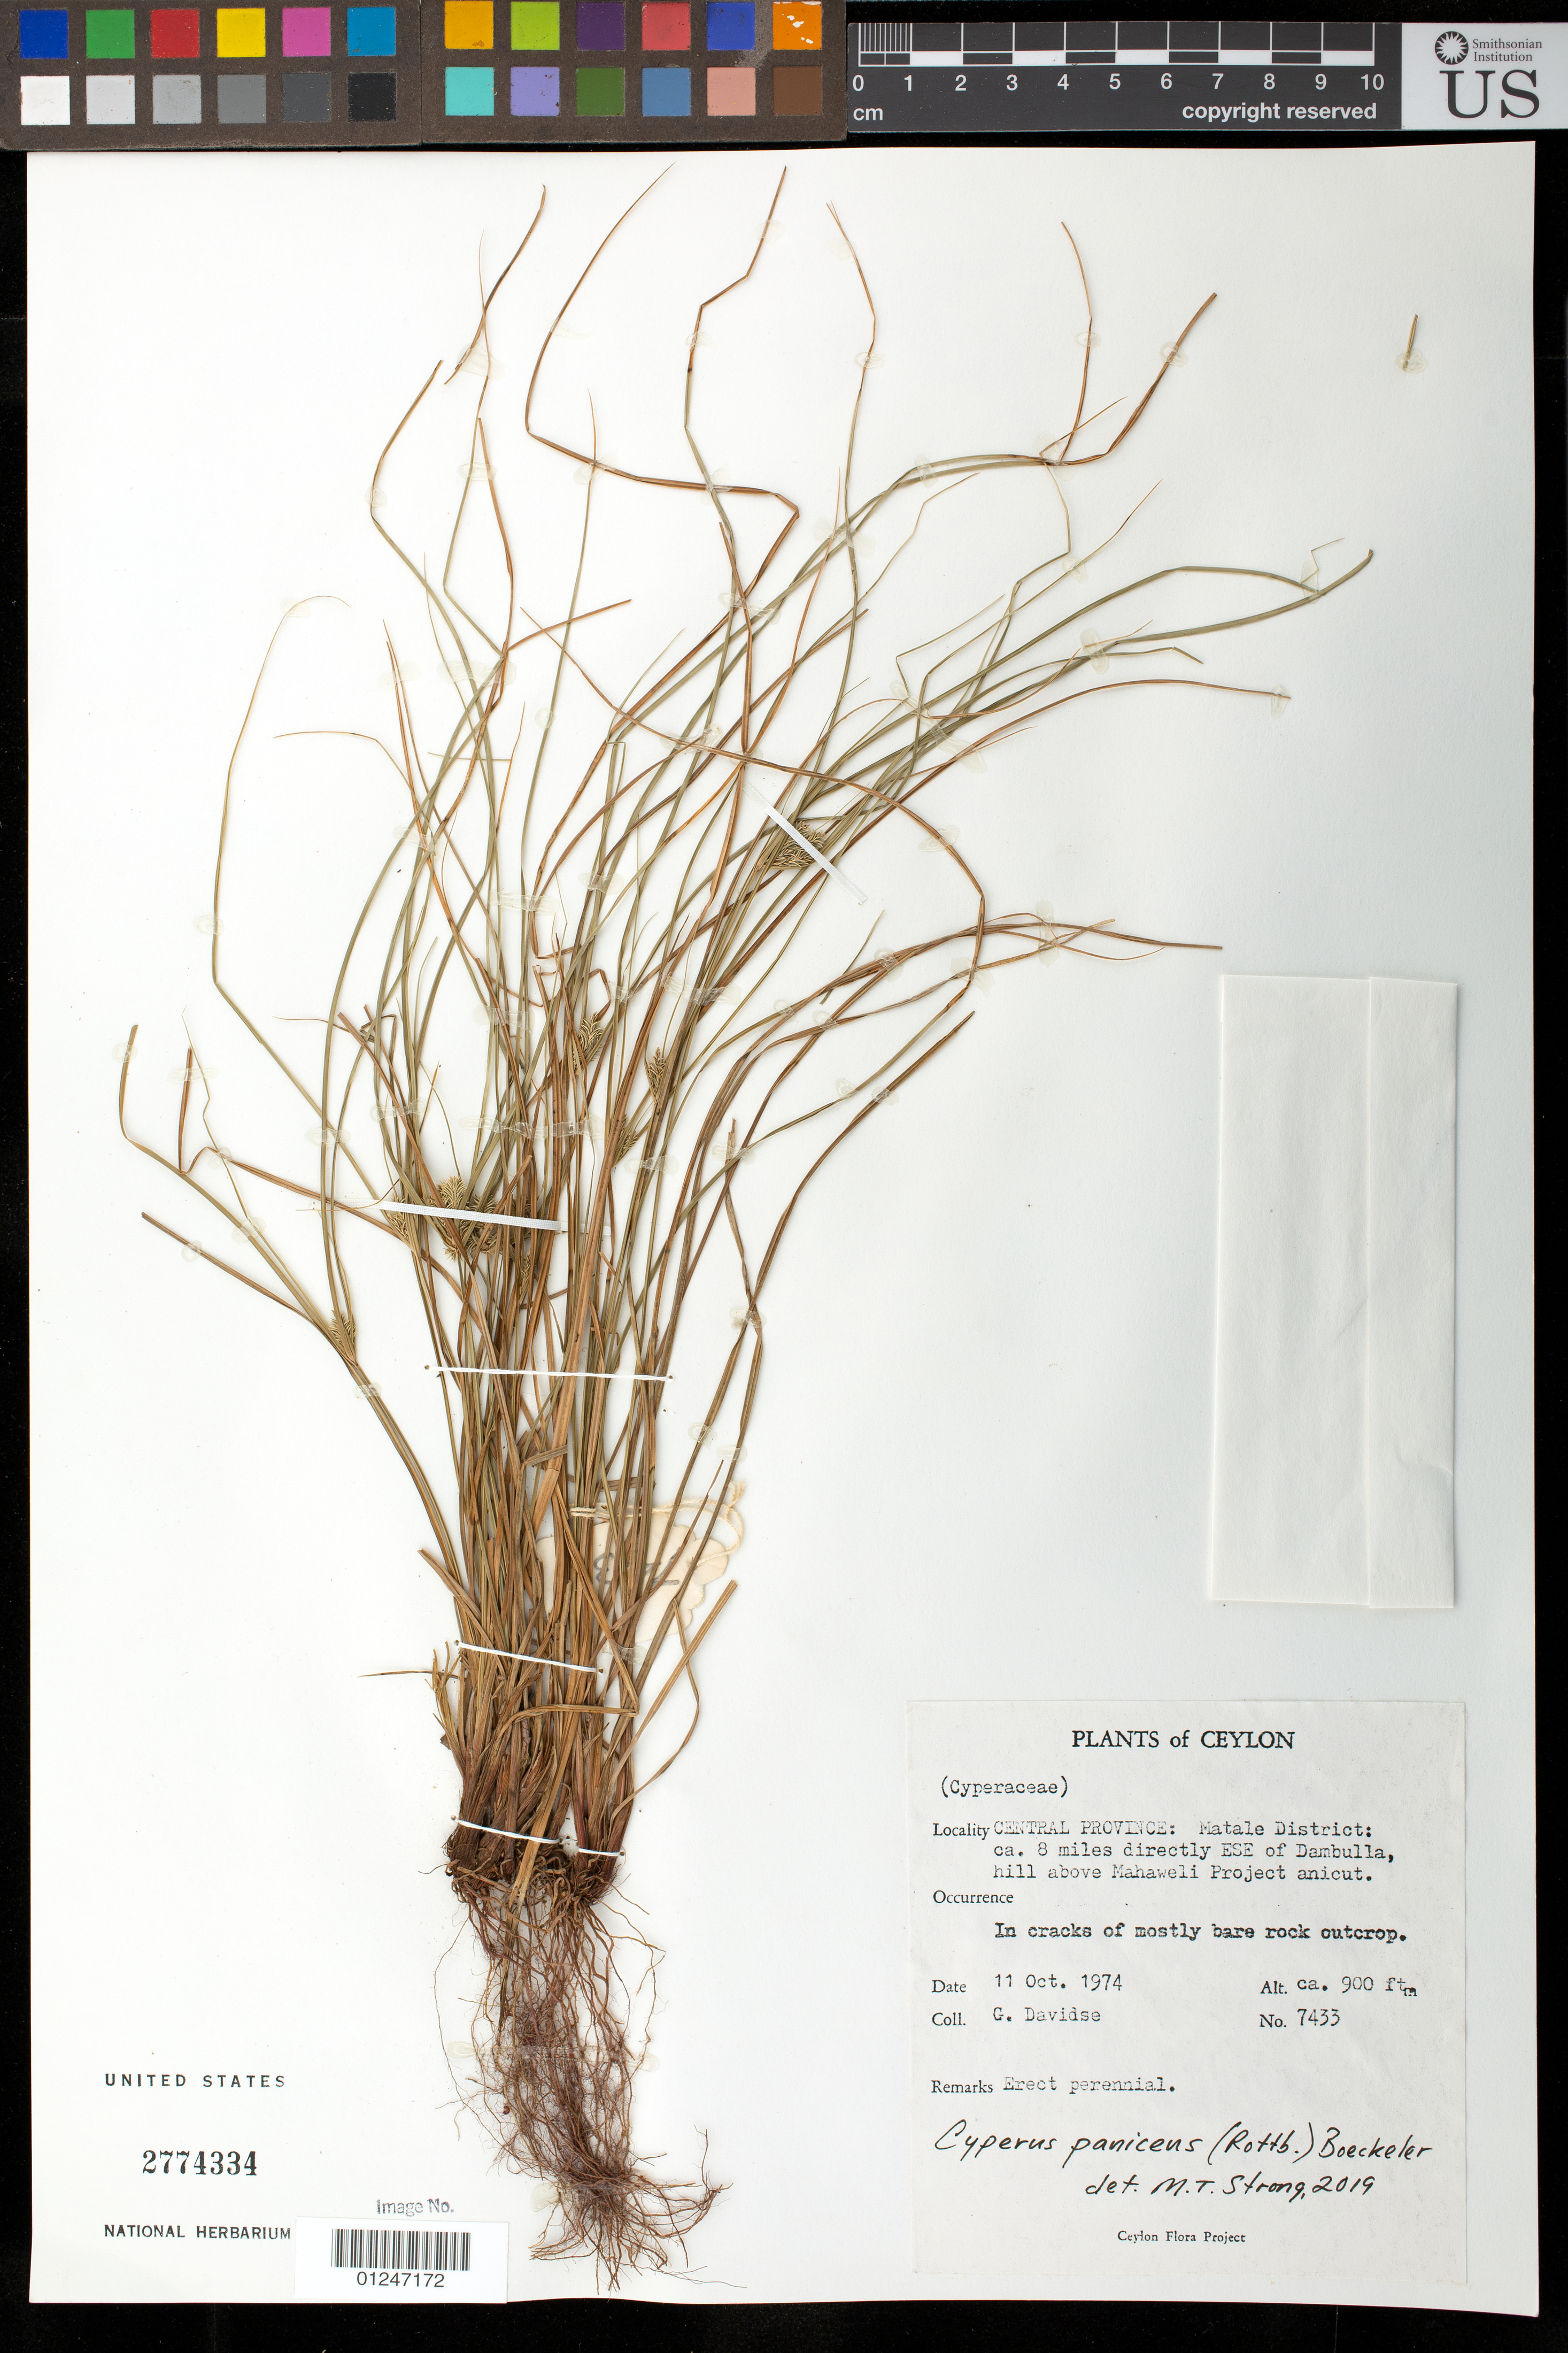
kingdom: Plantae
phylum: Tracheophyta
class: Liliopsida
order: Poales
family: Cyperaceae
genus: Cyperus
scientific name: Cyperus paniceus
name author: (Rottb.) Boeckeler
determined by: Strong, Mark T., (BOT), Smithsonian Institution - National Museum of Natural History (UNITED STATES)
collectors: G. Davidse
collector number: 7433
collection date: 1974-10-11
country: Sri Lanka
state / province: Central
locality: Ceylon. Matale District: ca. 8 miles directly ESE of Dambulla, hills above the Mahaweli Project anicut.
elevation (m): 274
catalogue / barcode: US 2774334